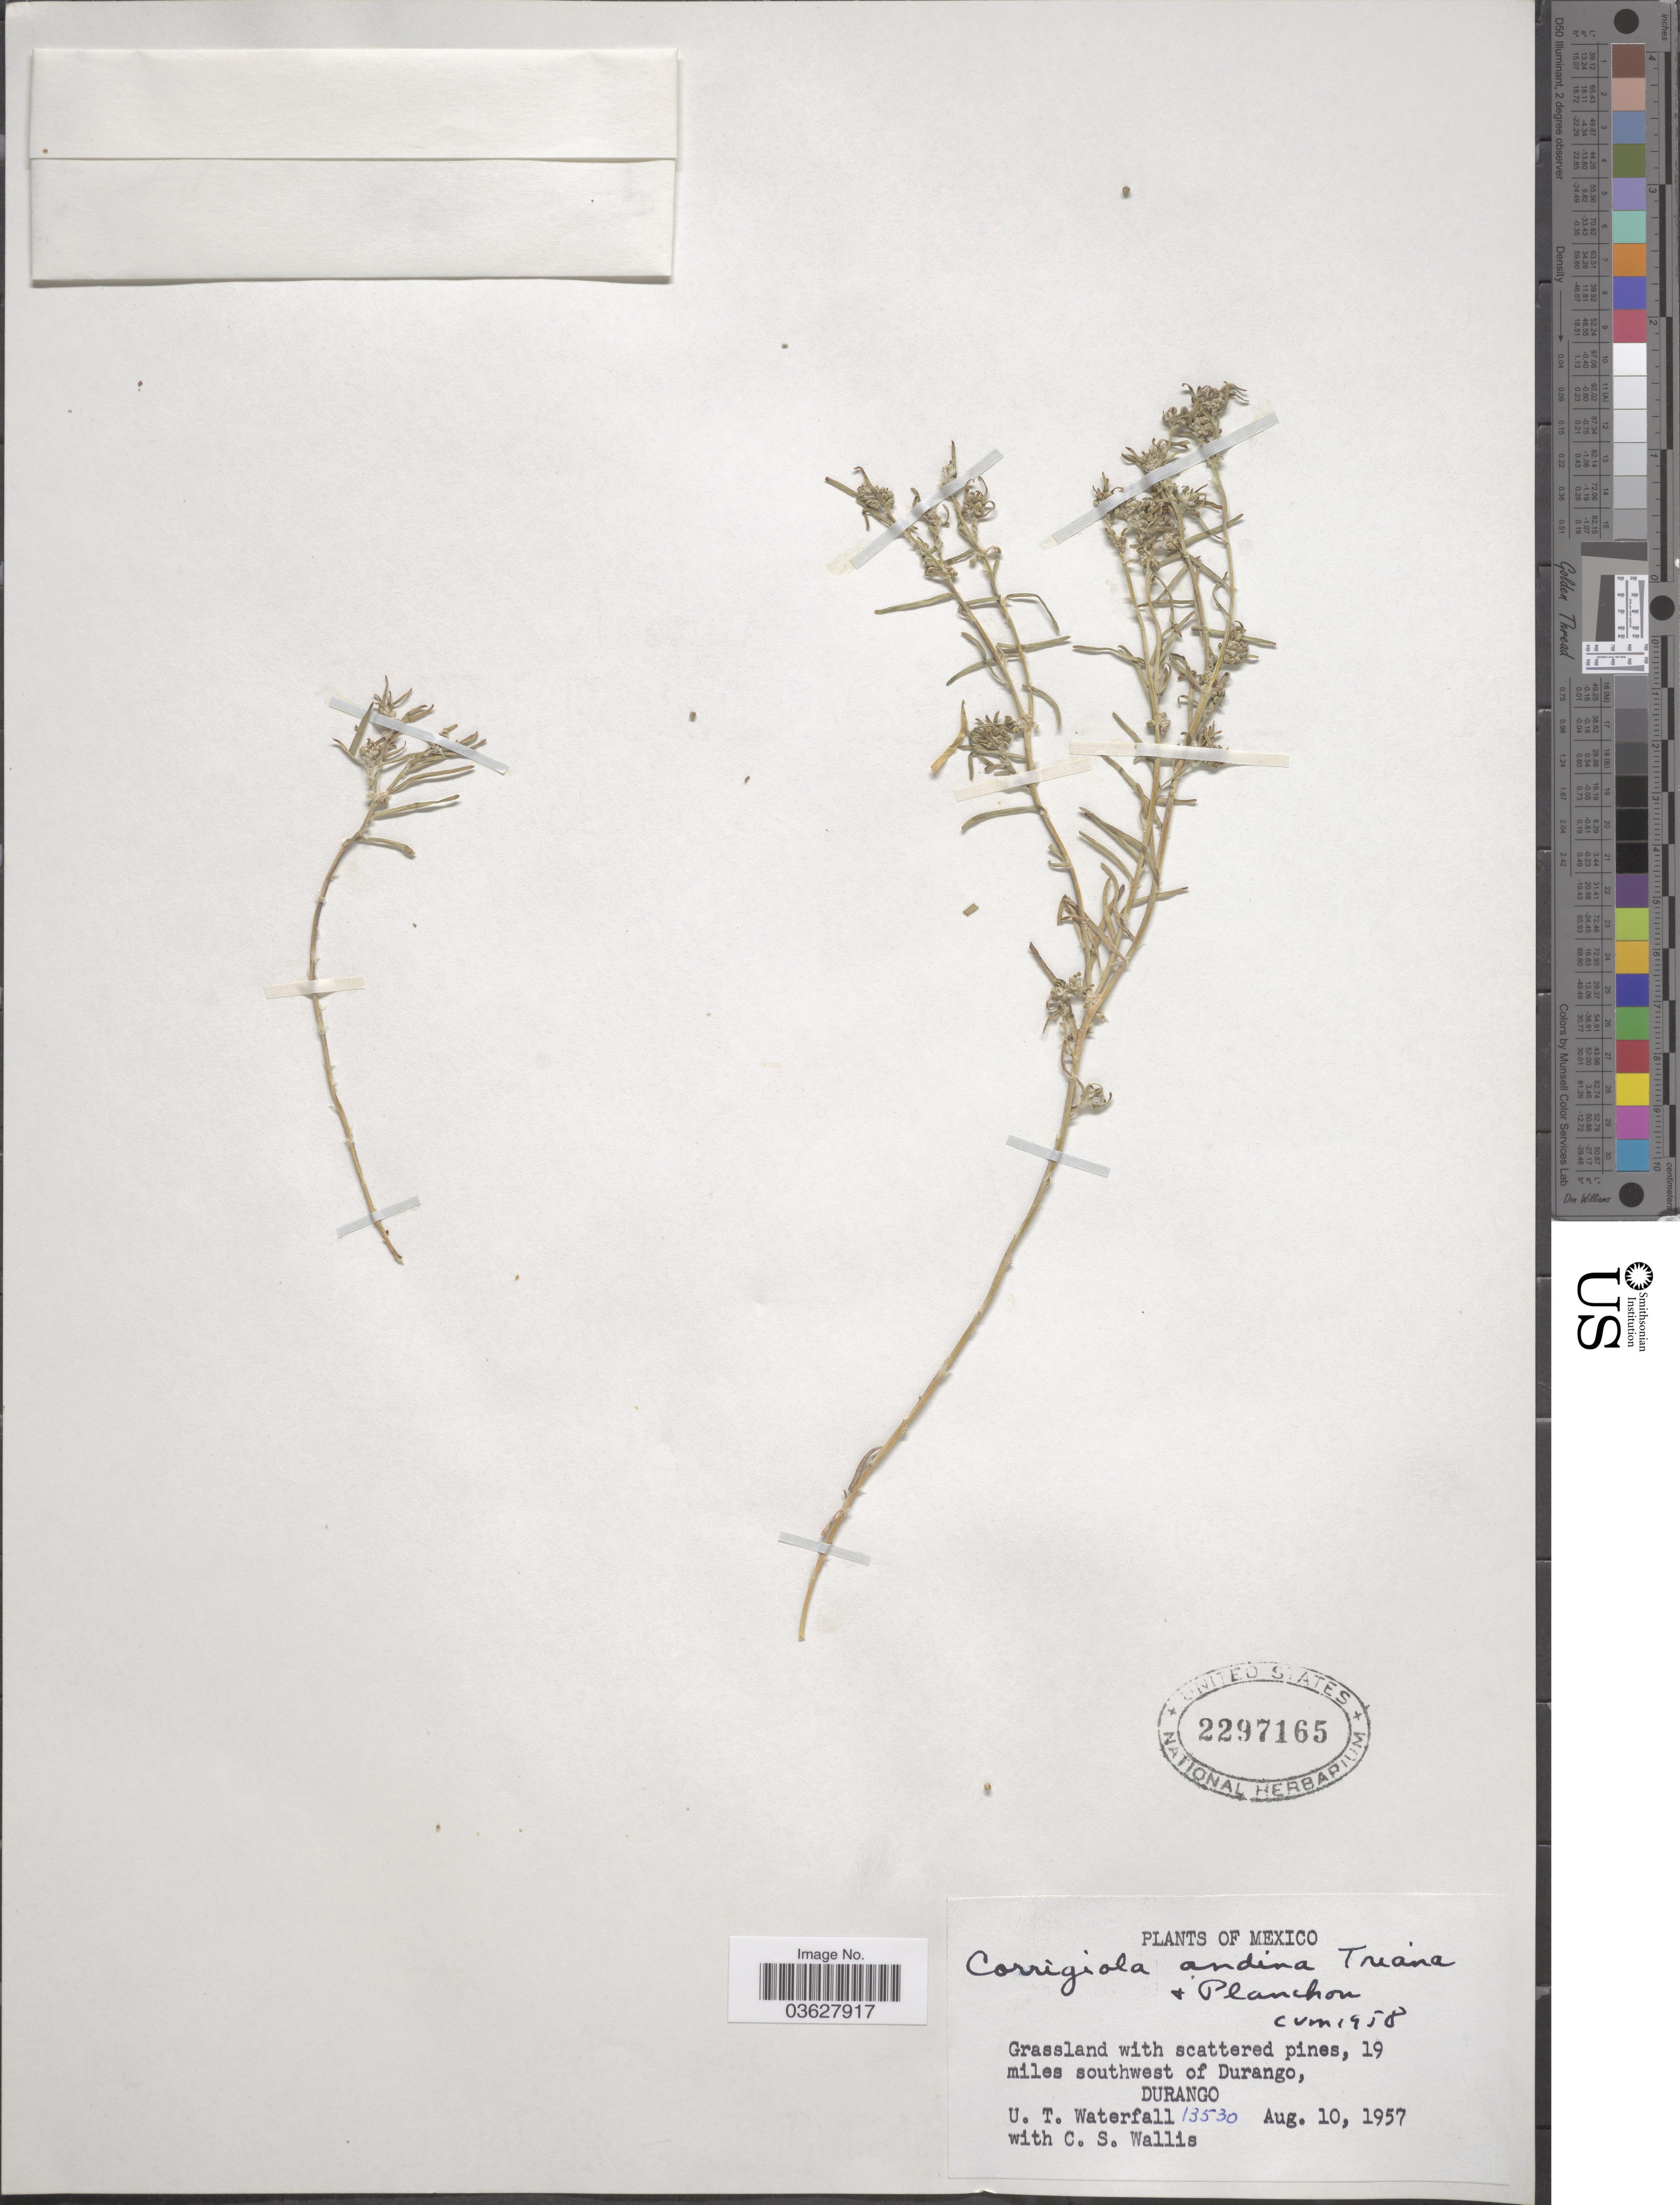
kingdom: Plantae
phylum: Tracheophyta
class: Magnoliopsida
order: Caryophyllales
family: Caryophyllaceae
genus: Corrigiola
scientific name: Corrigiola sp.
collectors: U. T. Waterfall & C. S. Wallis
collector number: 13530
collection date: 1957-08-10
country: Mexico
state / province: Durango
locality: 19 miles southwest of Durango.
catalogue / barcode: US 2297165